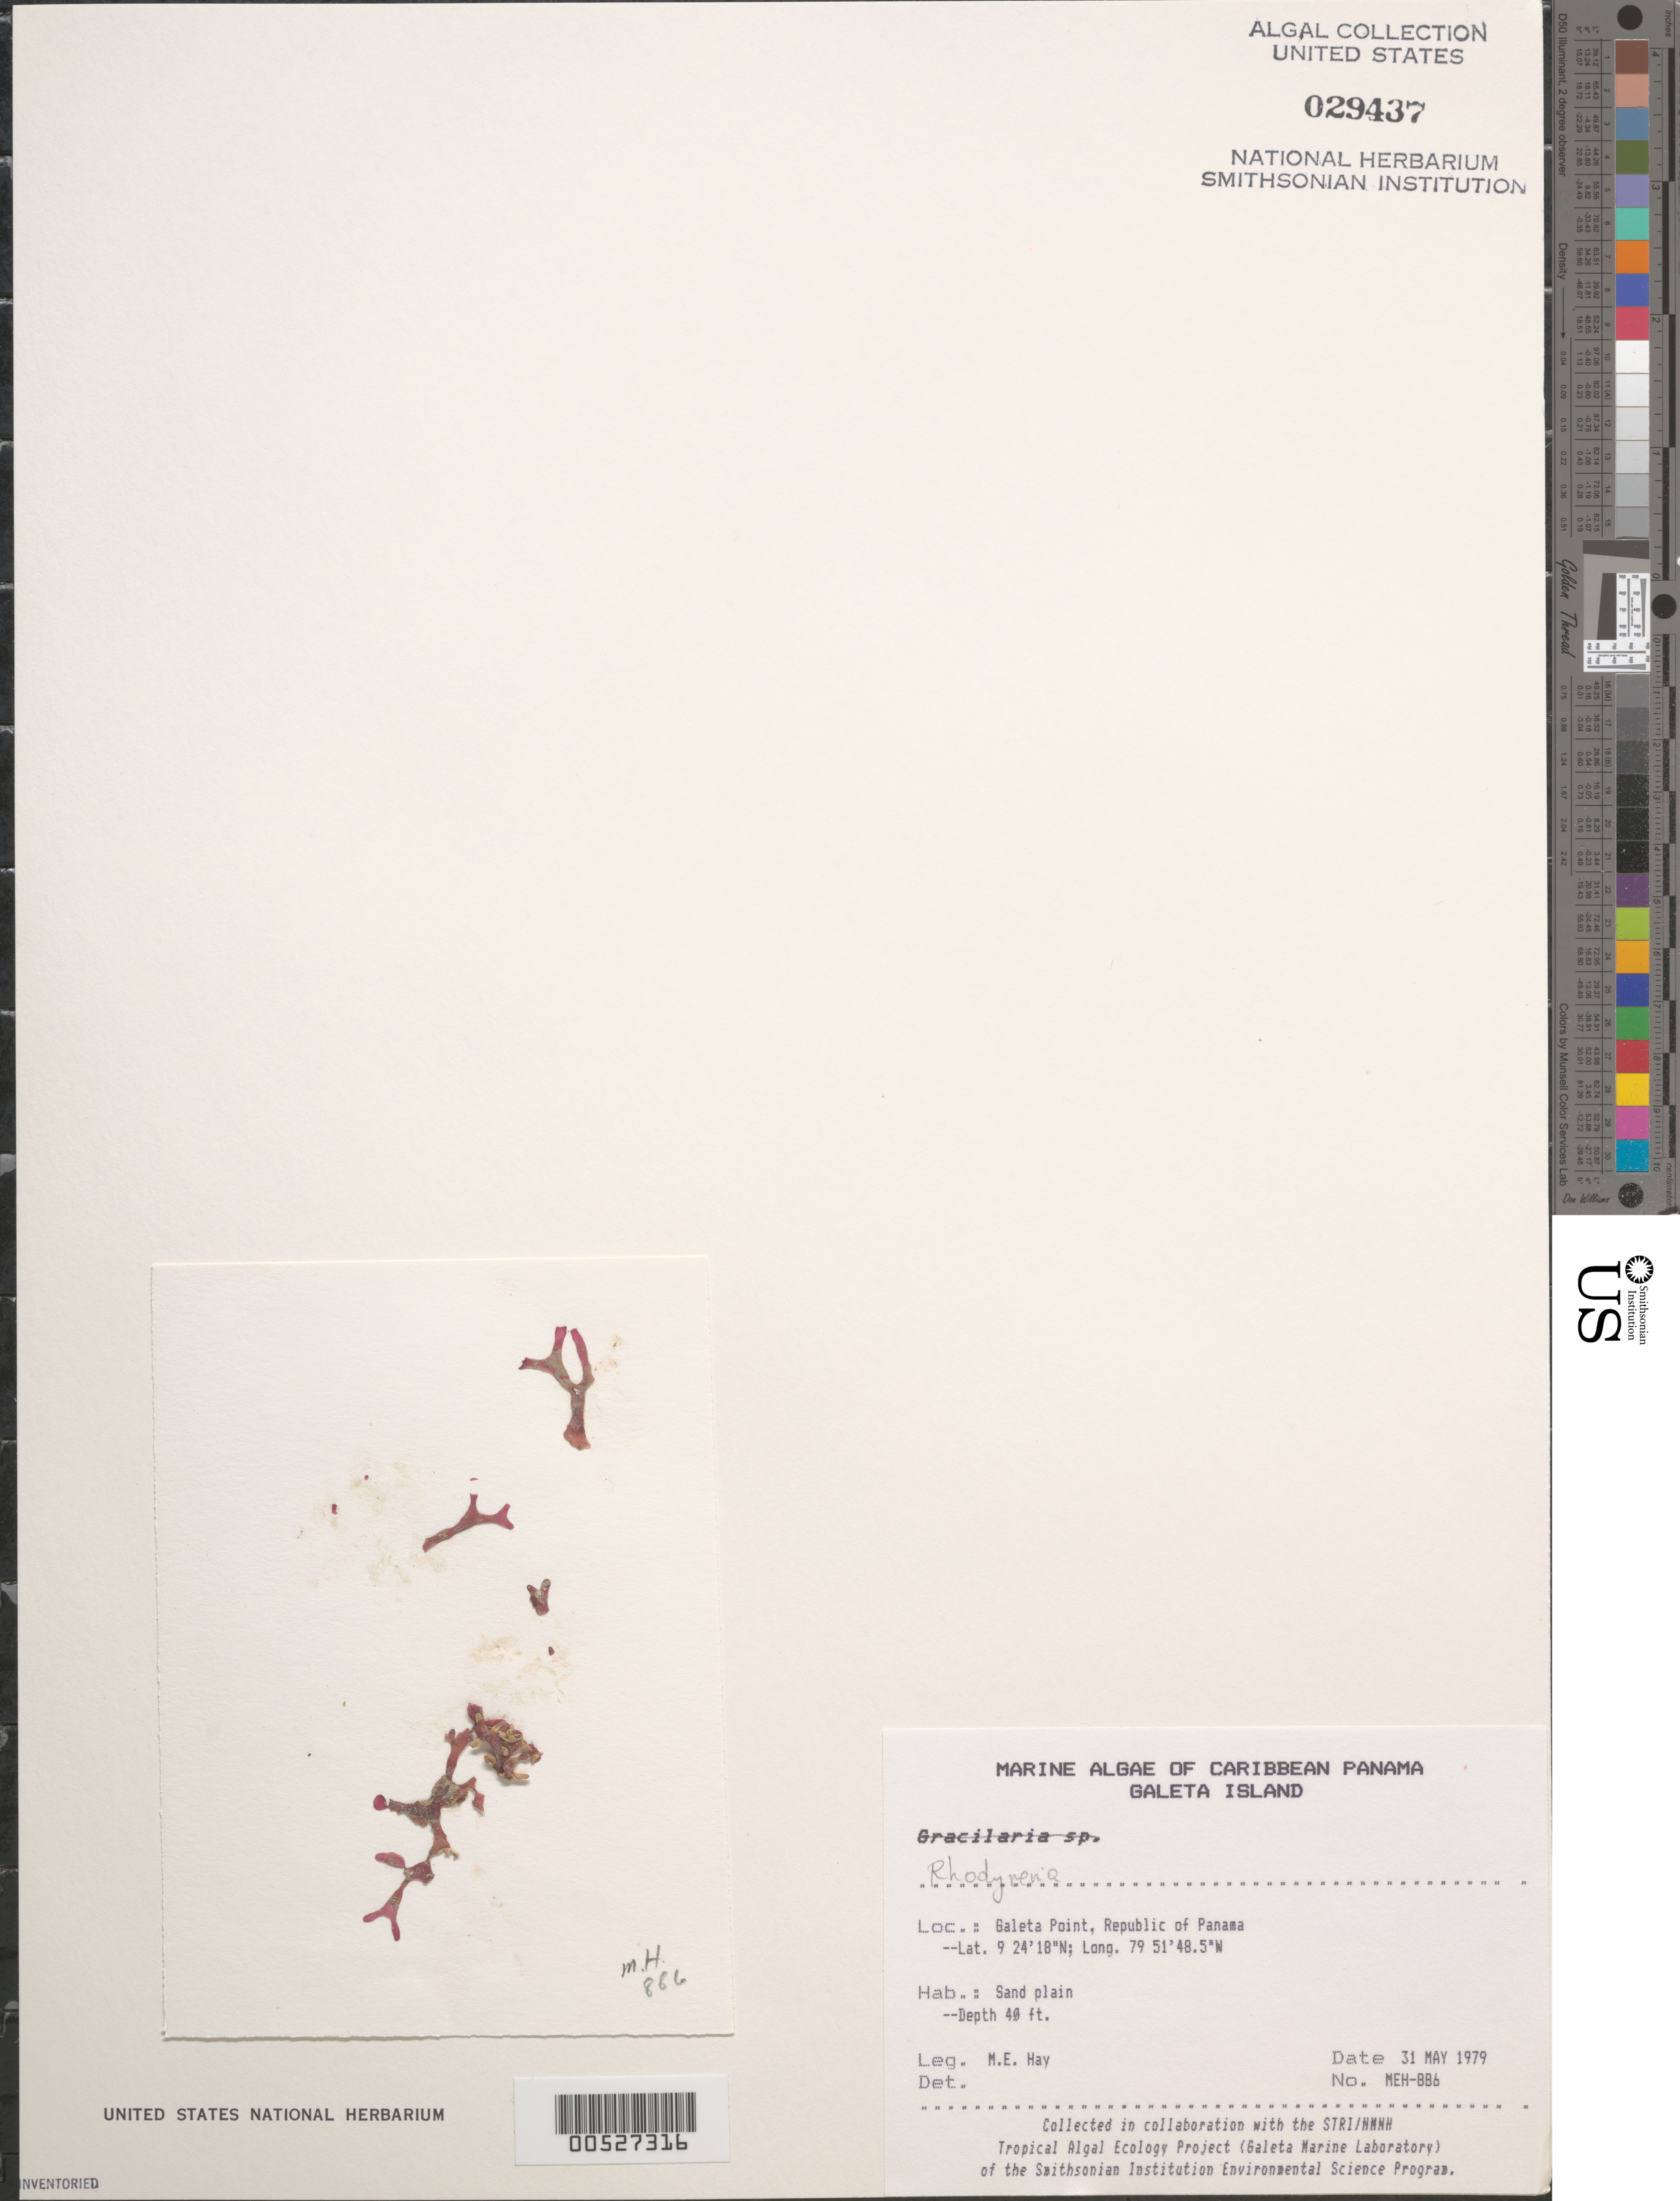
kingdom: Plantae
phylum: Rhodophyta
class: Florideophyceae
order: Rhodymeniales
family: Rhodymeniaceae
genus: Rhodymenia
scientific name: Rhodymenia sp.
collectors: M. E. Hay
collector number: MEH-886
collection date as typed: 31 May 1979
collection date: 1979-05-31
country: Panama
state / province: Colón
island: Galeta Island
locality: Galeta Point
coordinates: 9 24' 18" N, 79 51' 48.5" W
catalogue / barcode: US 29437